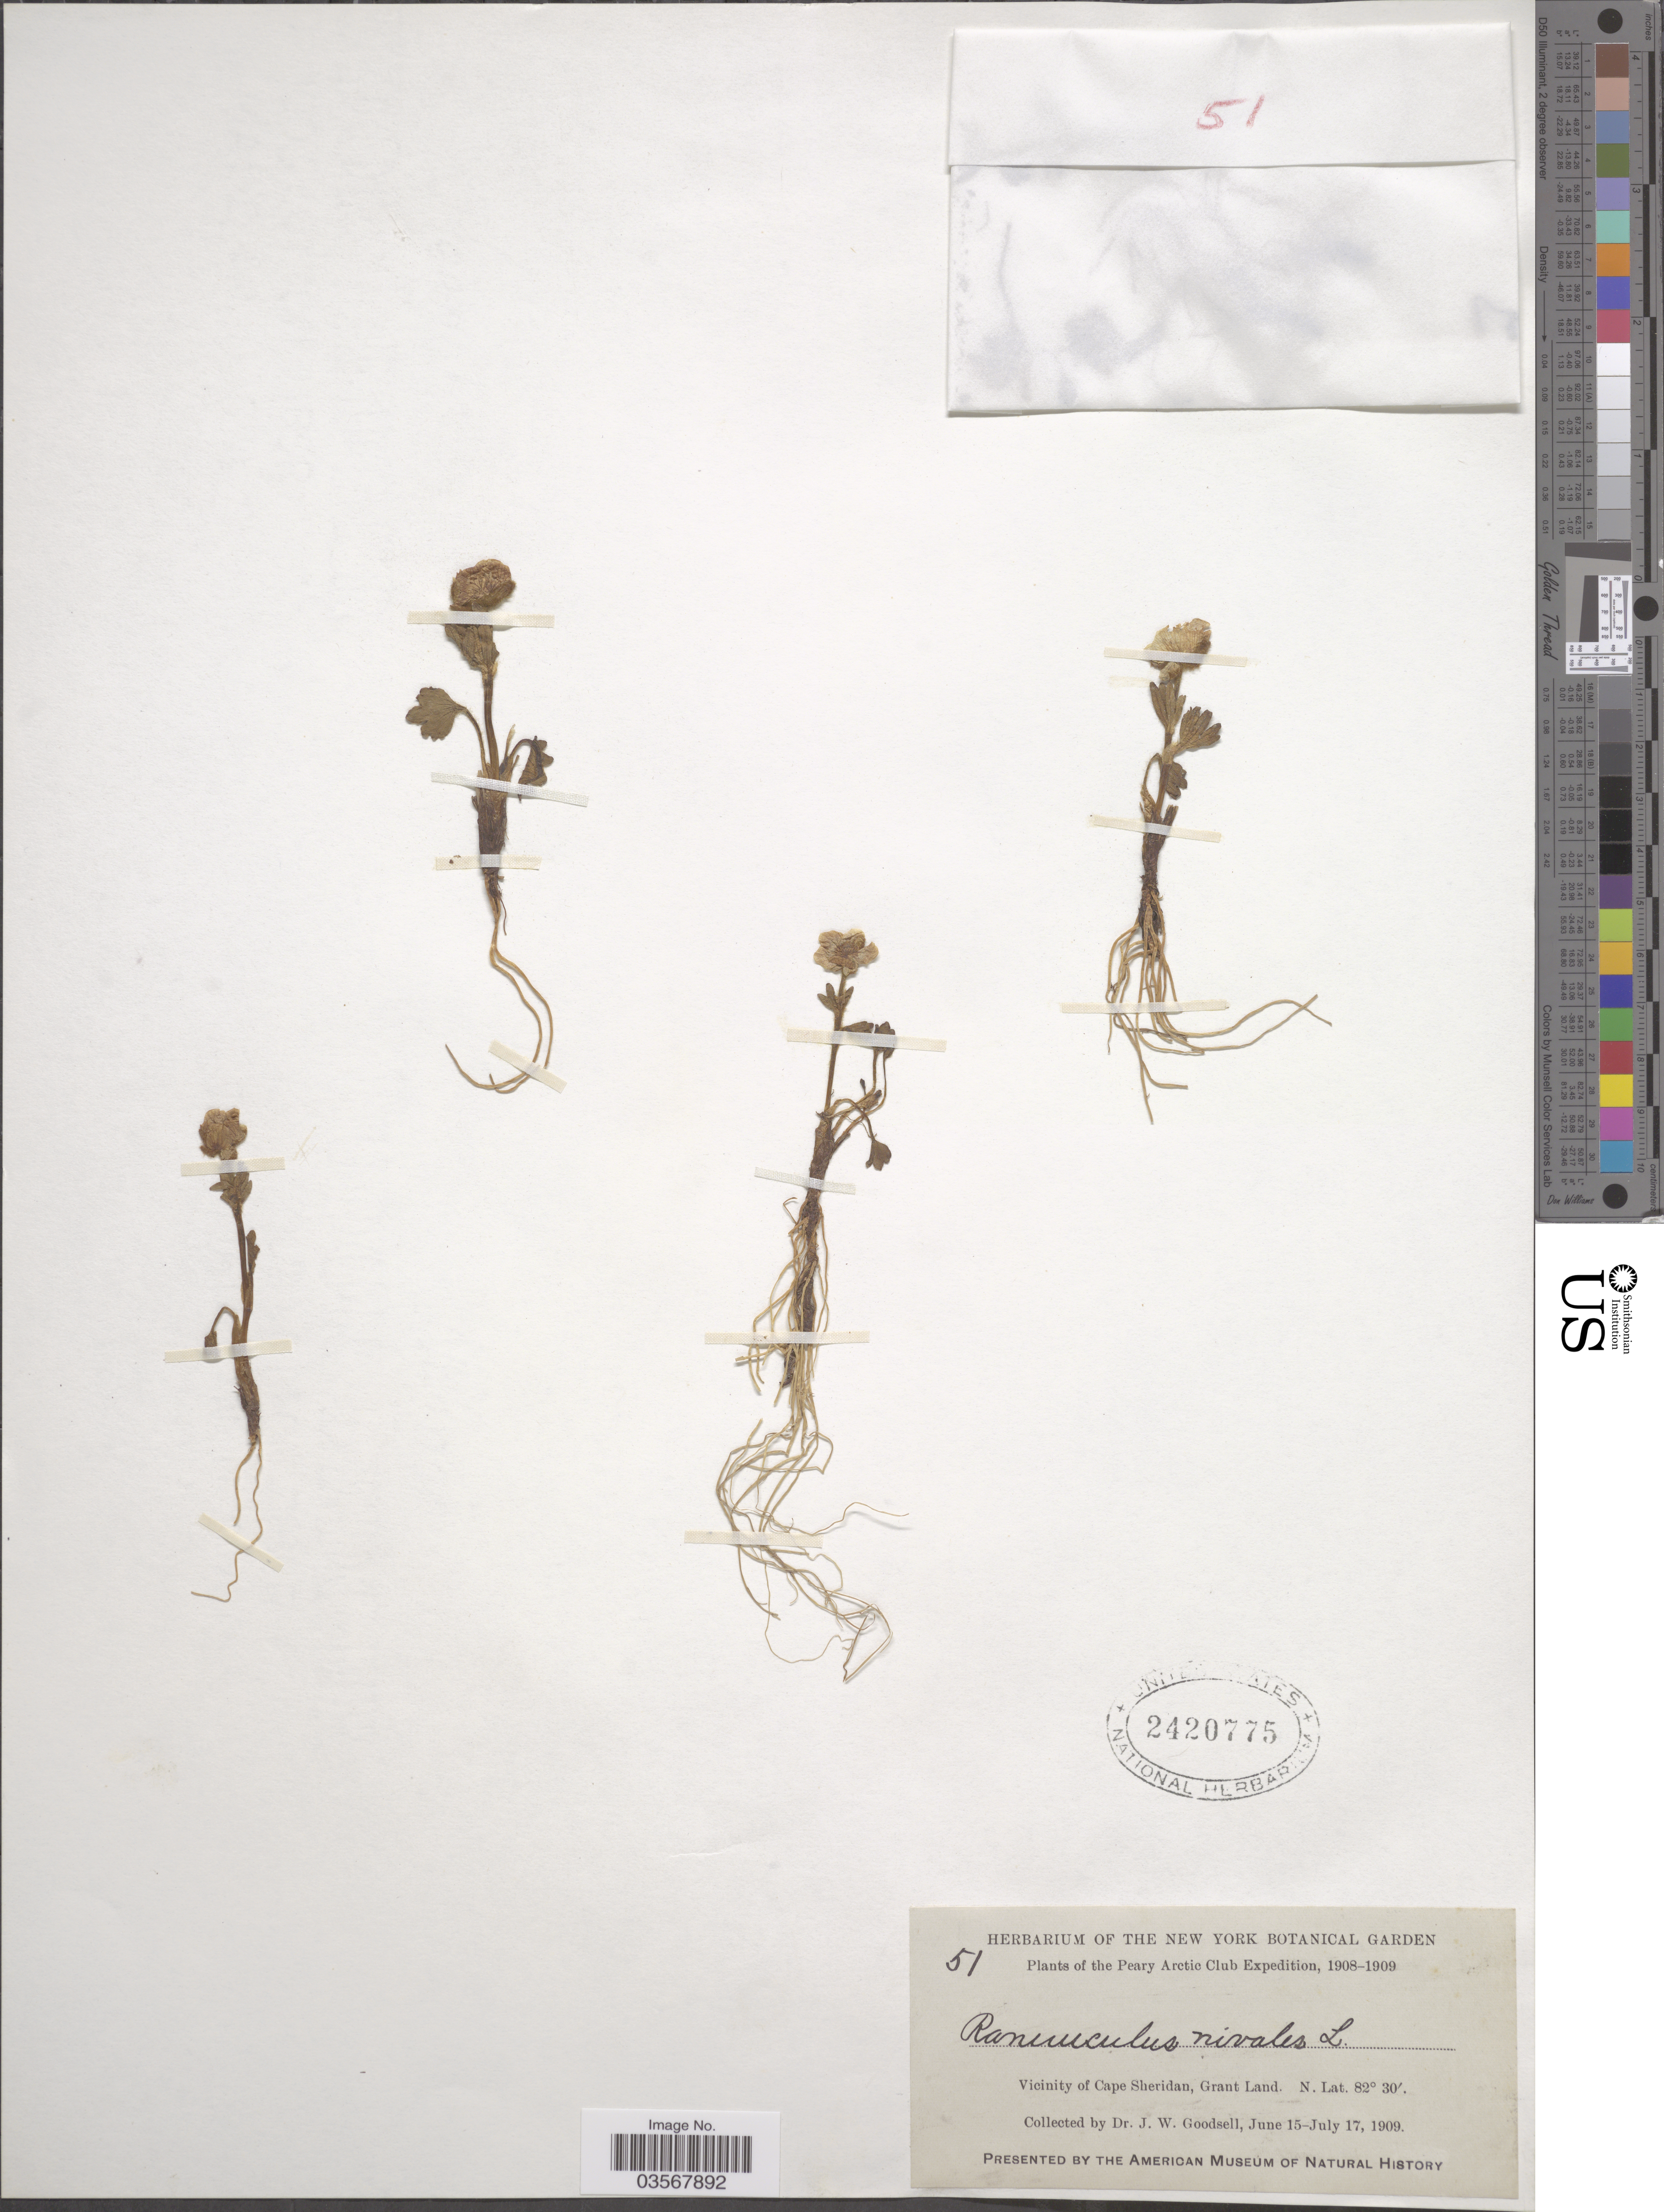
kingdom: Plantae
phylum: Tracheophyta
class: Magnoliopsida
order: Ranunculales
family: Ranunculaceae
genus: Ranunculus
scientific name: Ranunculus nivalis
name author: L.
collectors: J. Goodsell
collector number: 51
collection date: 1909-06-15/1909-07-17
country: Canada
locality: Peary Arctic. Vicinity of Cape Sheridan, Grant Land.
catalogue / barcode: US 2420775